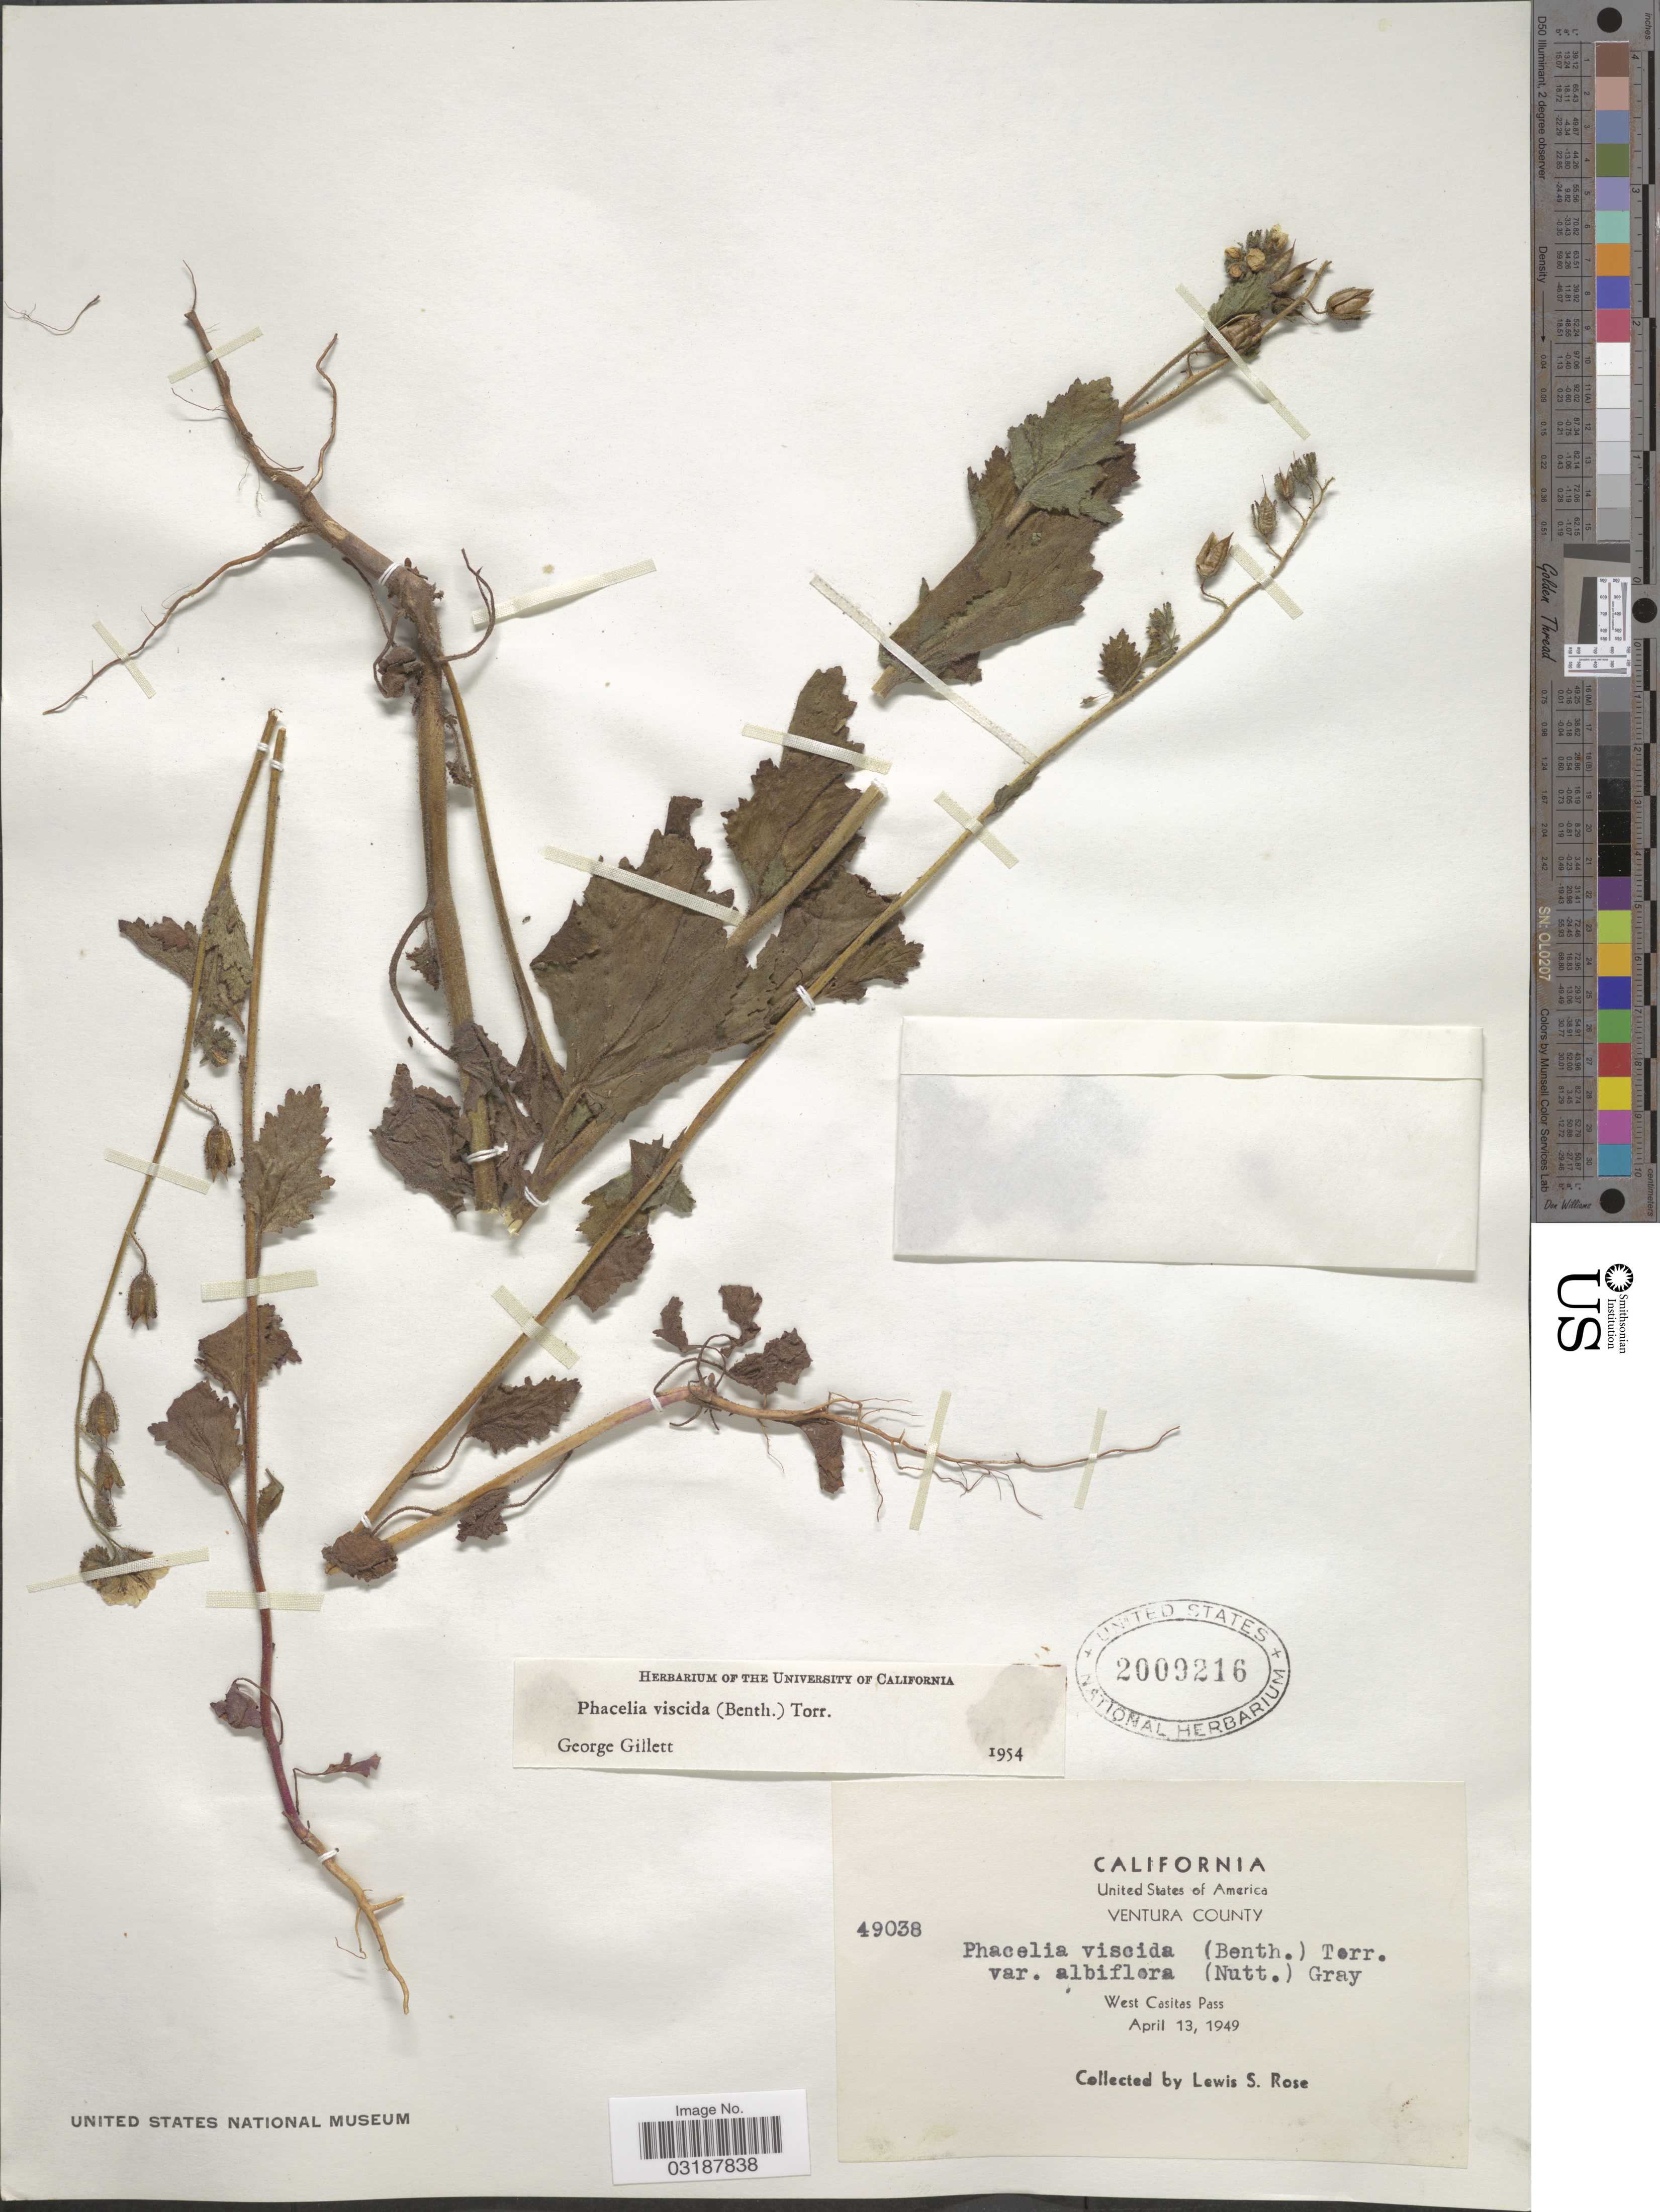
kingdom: Plantae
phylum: Tracheophyta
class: Magnoliopsida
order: Boraginales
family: Hydrophyllaceae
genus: Phacelia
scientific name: Phacelia viscida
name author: (Benth.) Torr.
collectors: L. S. Rose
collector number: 49038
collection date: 1949-04-13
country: United States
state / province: California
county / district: Ventura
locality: Ventura County, West Casitas Pass.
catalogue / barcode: US 2009216